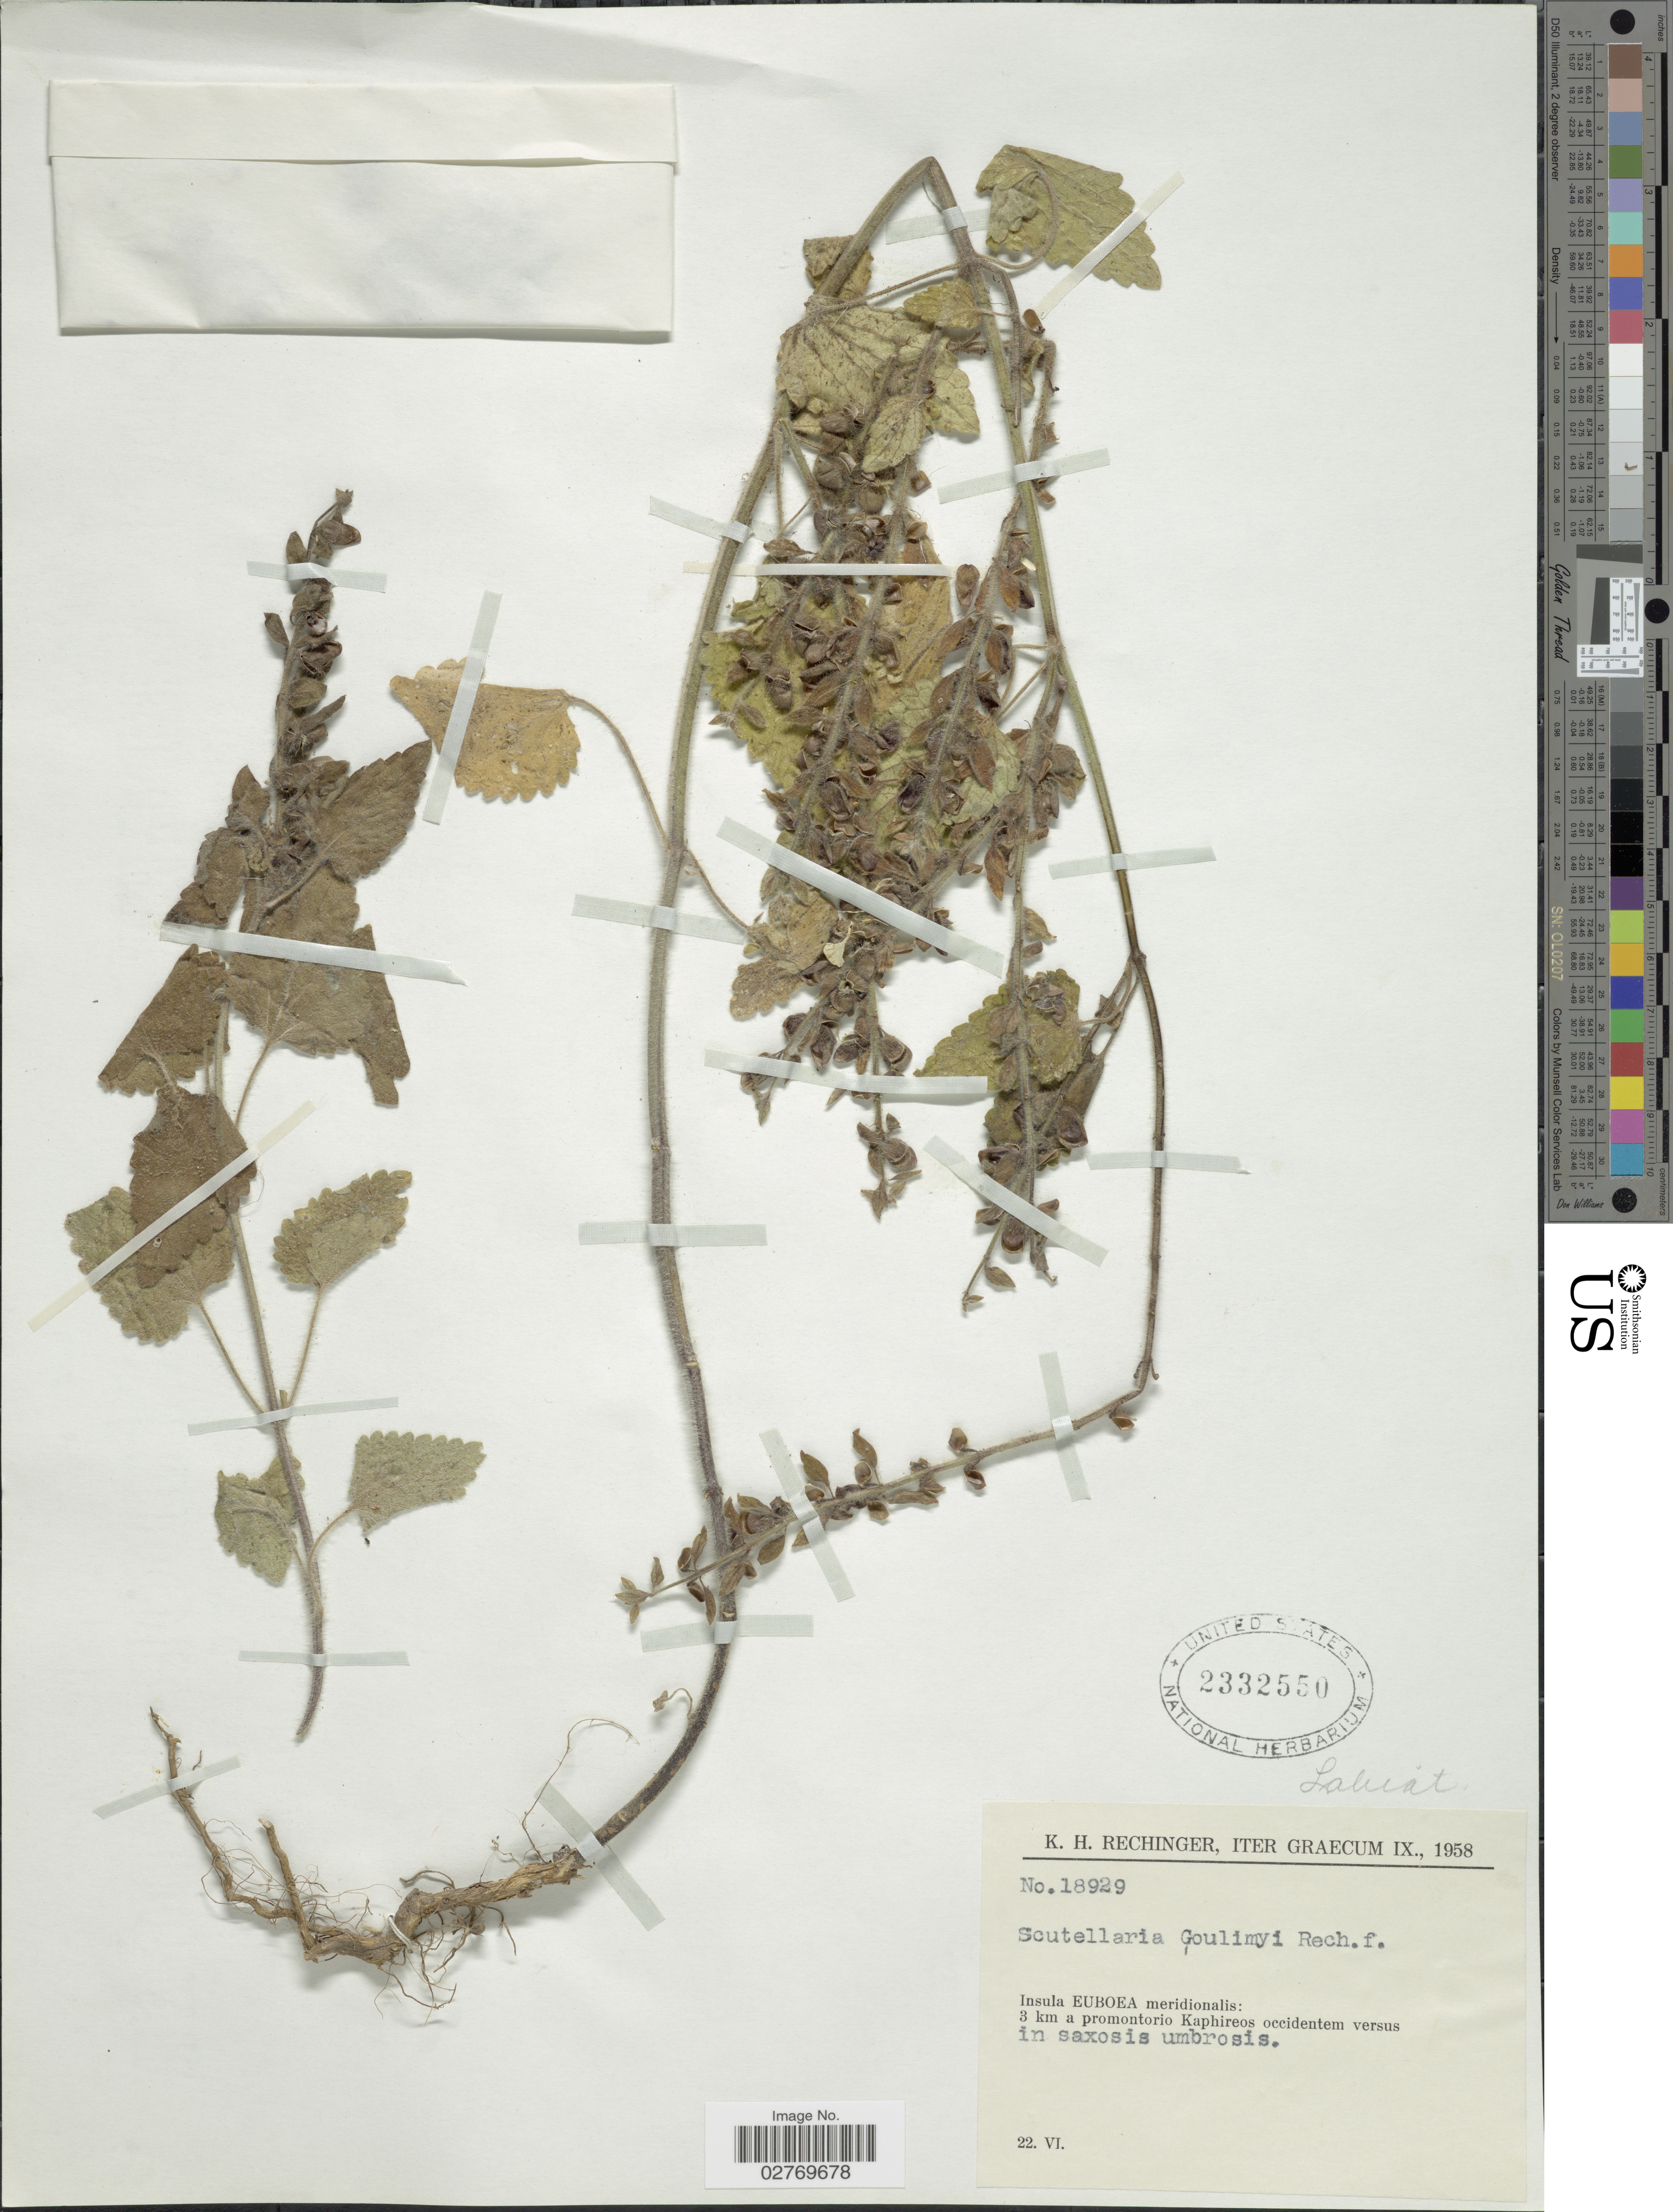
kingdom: Plantae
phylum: Tracheophyta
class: Magnoliopsida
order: Lamiales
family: Lamiaceae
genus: Scutellaria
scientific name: Scutellaria goulimyi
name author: Rech. f.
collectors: K. H. Rechinger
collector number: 18929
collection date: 1958-06-22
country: Greece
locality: Insula Euboea meridionalis: 3 km a promontorio Kaphireos occidentem versus in saxosis umbrosis.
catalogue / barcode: US 2332550